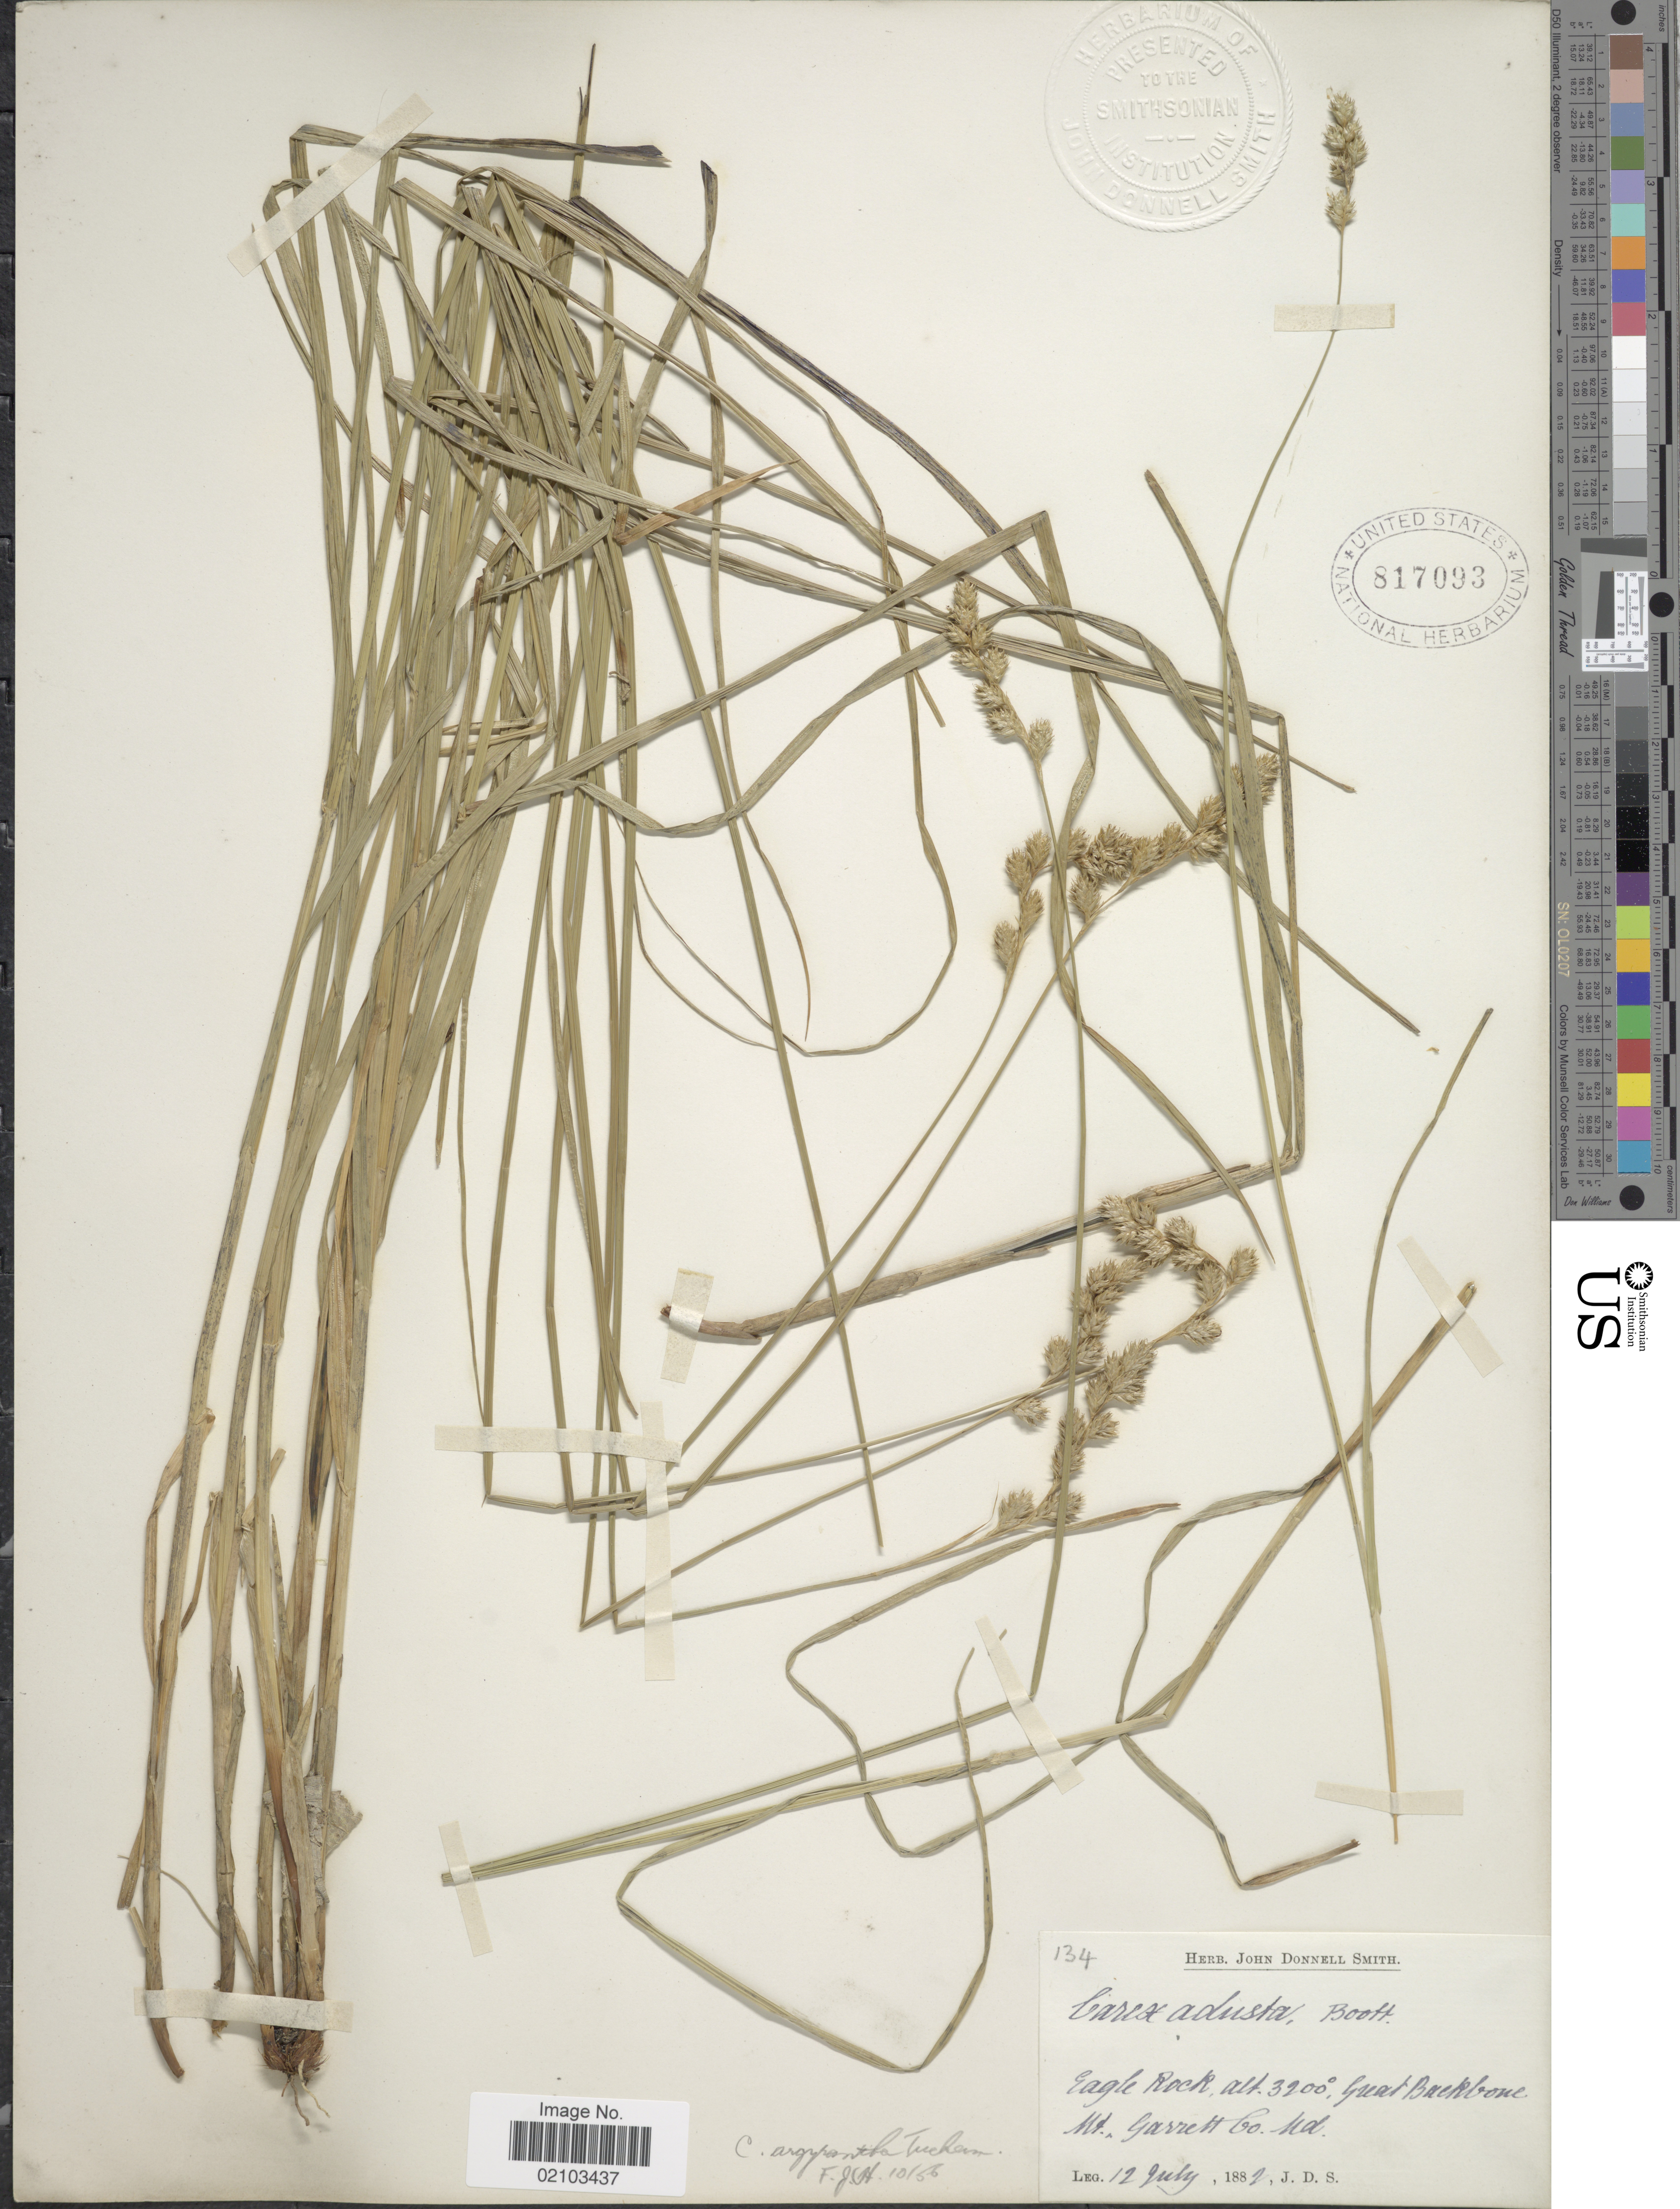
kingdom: Plantae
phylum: Tracheophyta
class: Liliopsida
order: Poales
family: Cyperaceae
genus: Carex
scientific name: Carex argyrantha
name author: Tuck. ex Boott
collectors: J. Donnell Smith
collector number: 134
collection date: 1882-07-12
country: United States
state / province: Maryland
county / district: Garrett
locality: Eagle Rock, Great Backbone, Mt. Garrett Co.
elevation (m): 975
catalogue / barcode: US 817093